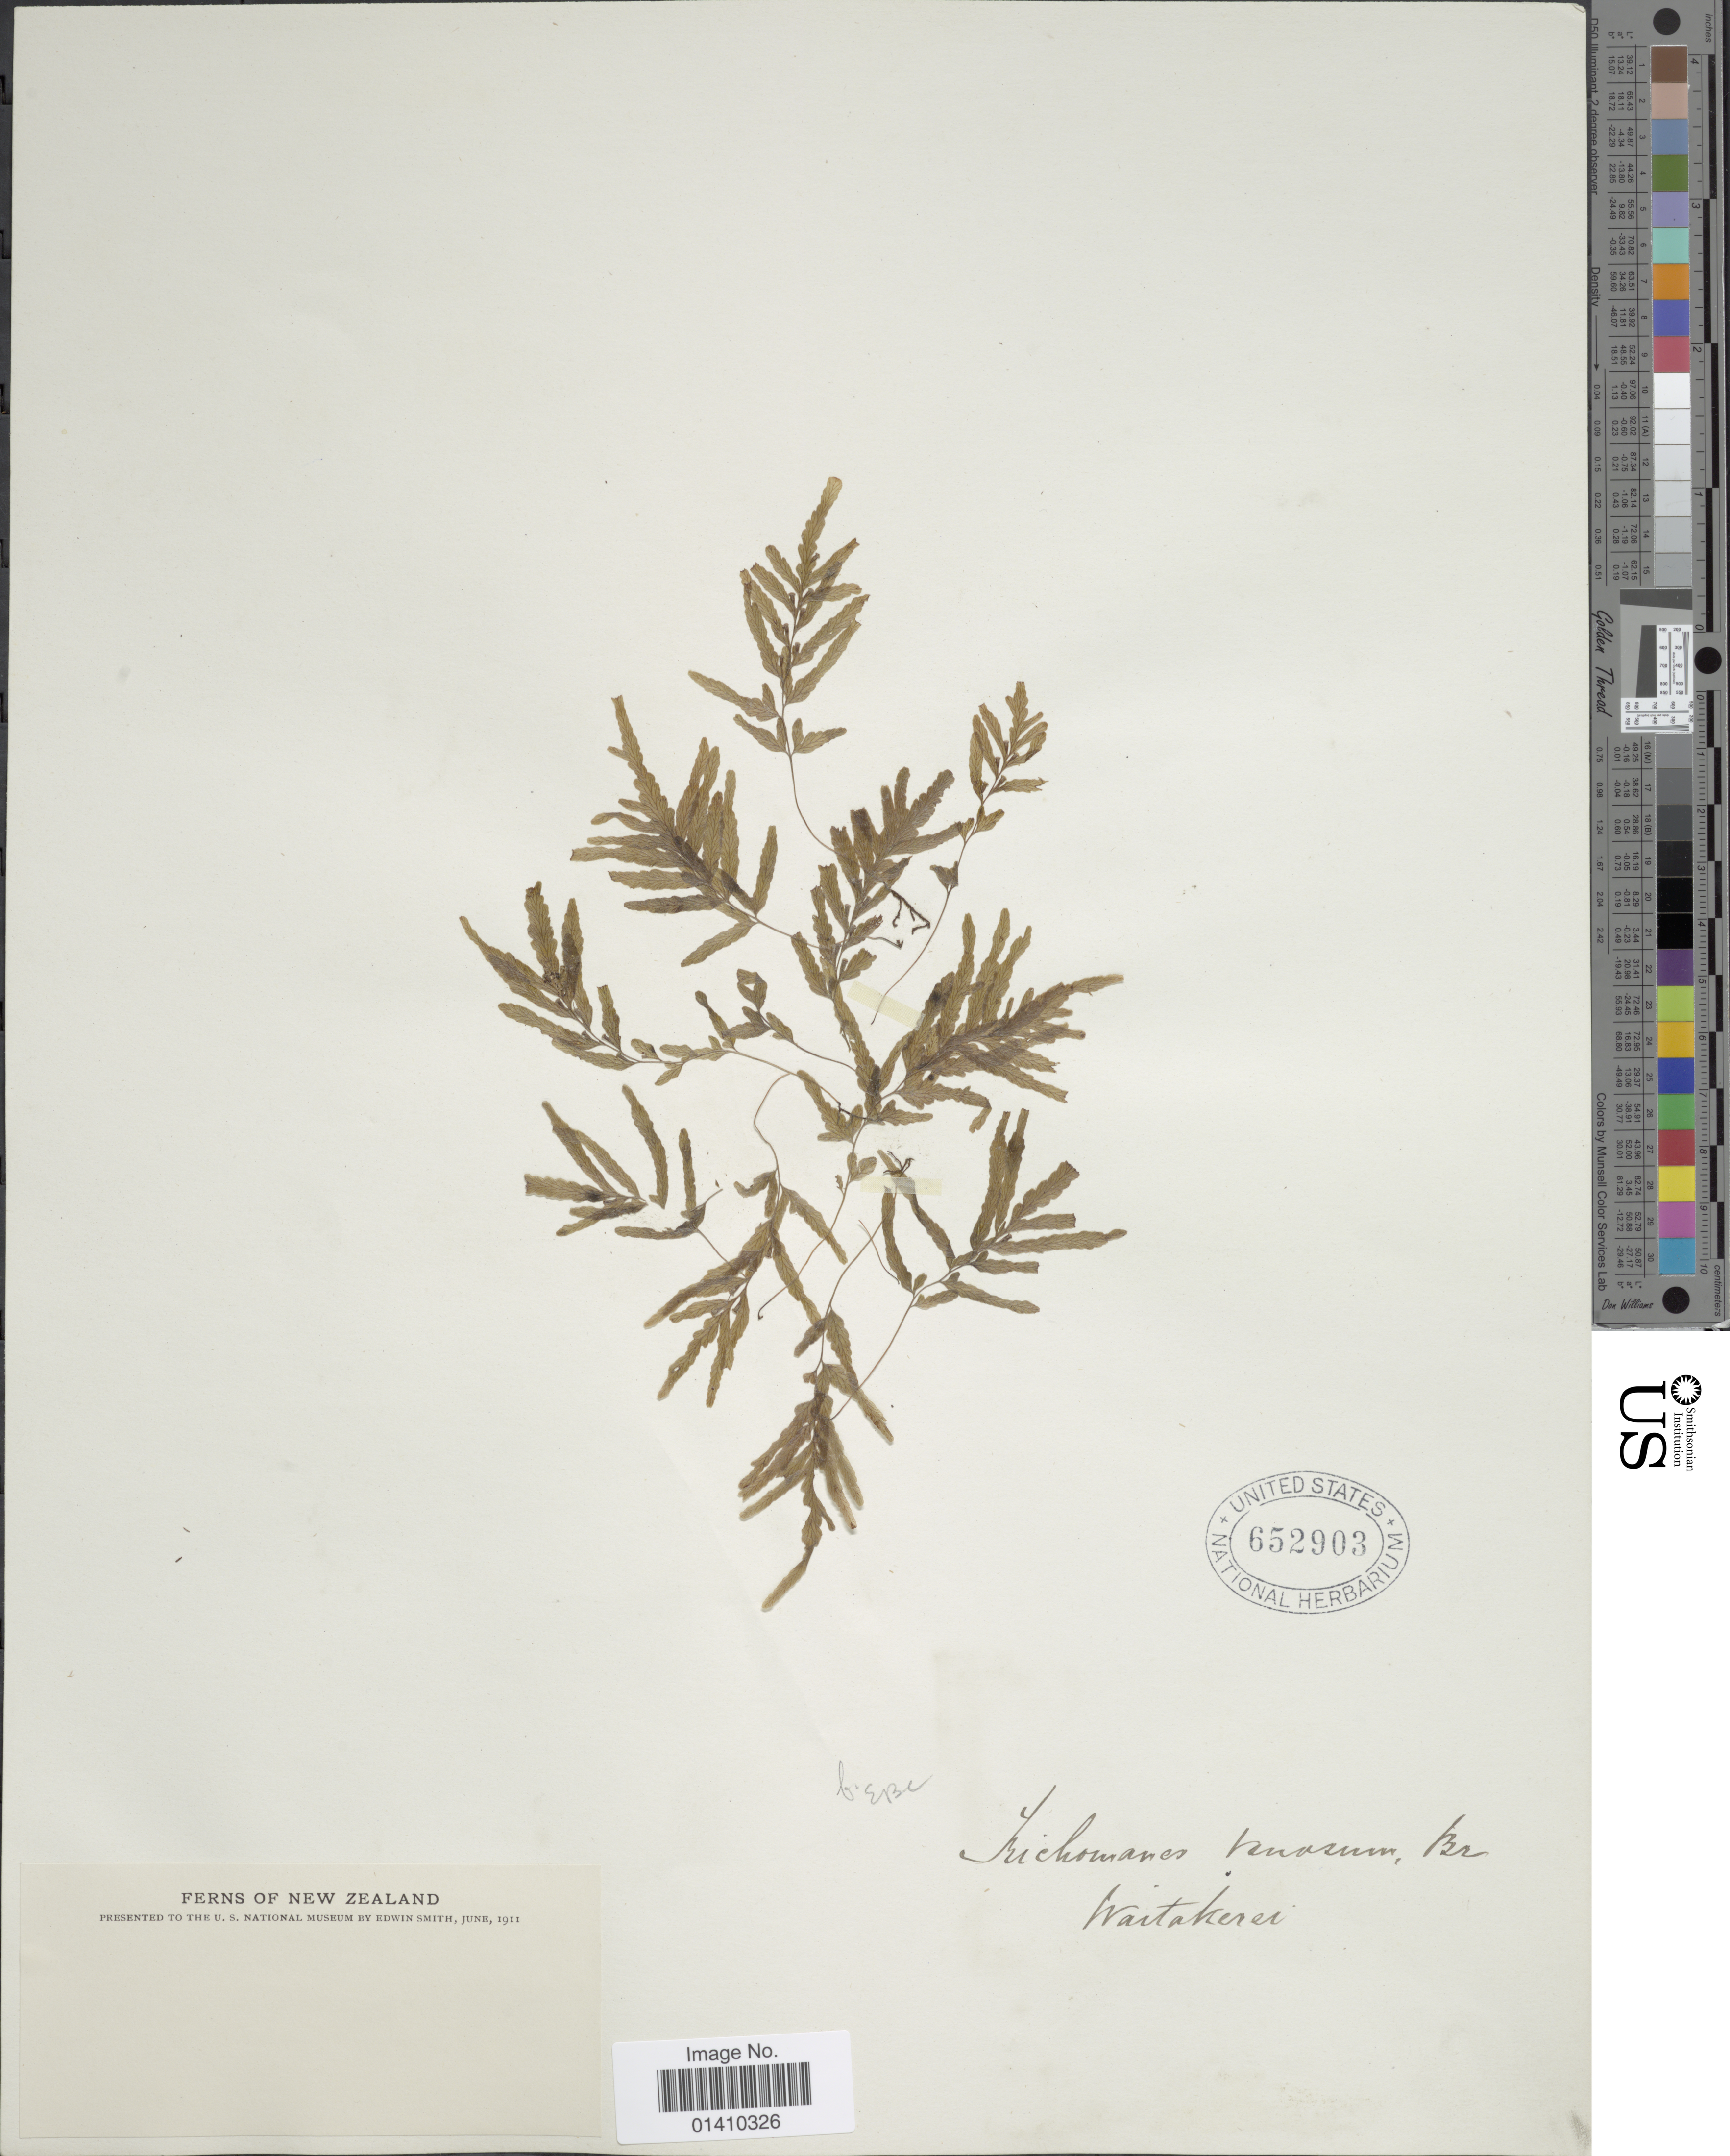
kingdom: Plantae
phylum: Tracheophyta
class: Polypodiopsida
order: Hymenophyllales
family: Hymenophyllaceae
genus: Polyphlebium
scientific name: Polyphlebium venosum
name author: (R. Br.) Copel.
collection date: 1911-06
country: New Zealand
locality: Waitakerei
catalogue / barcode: US 652903